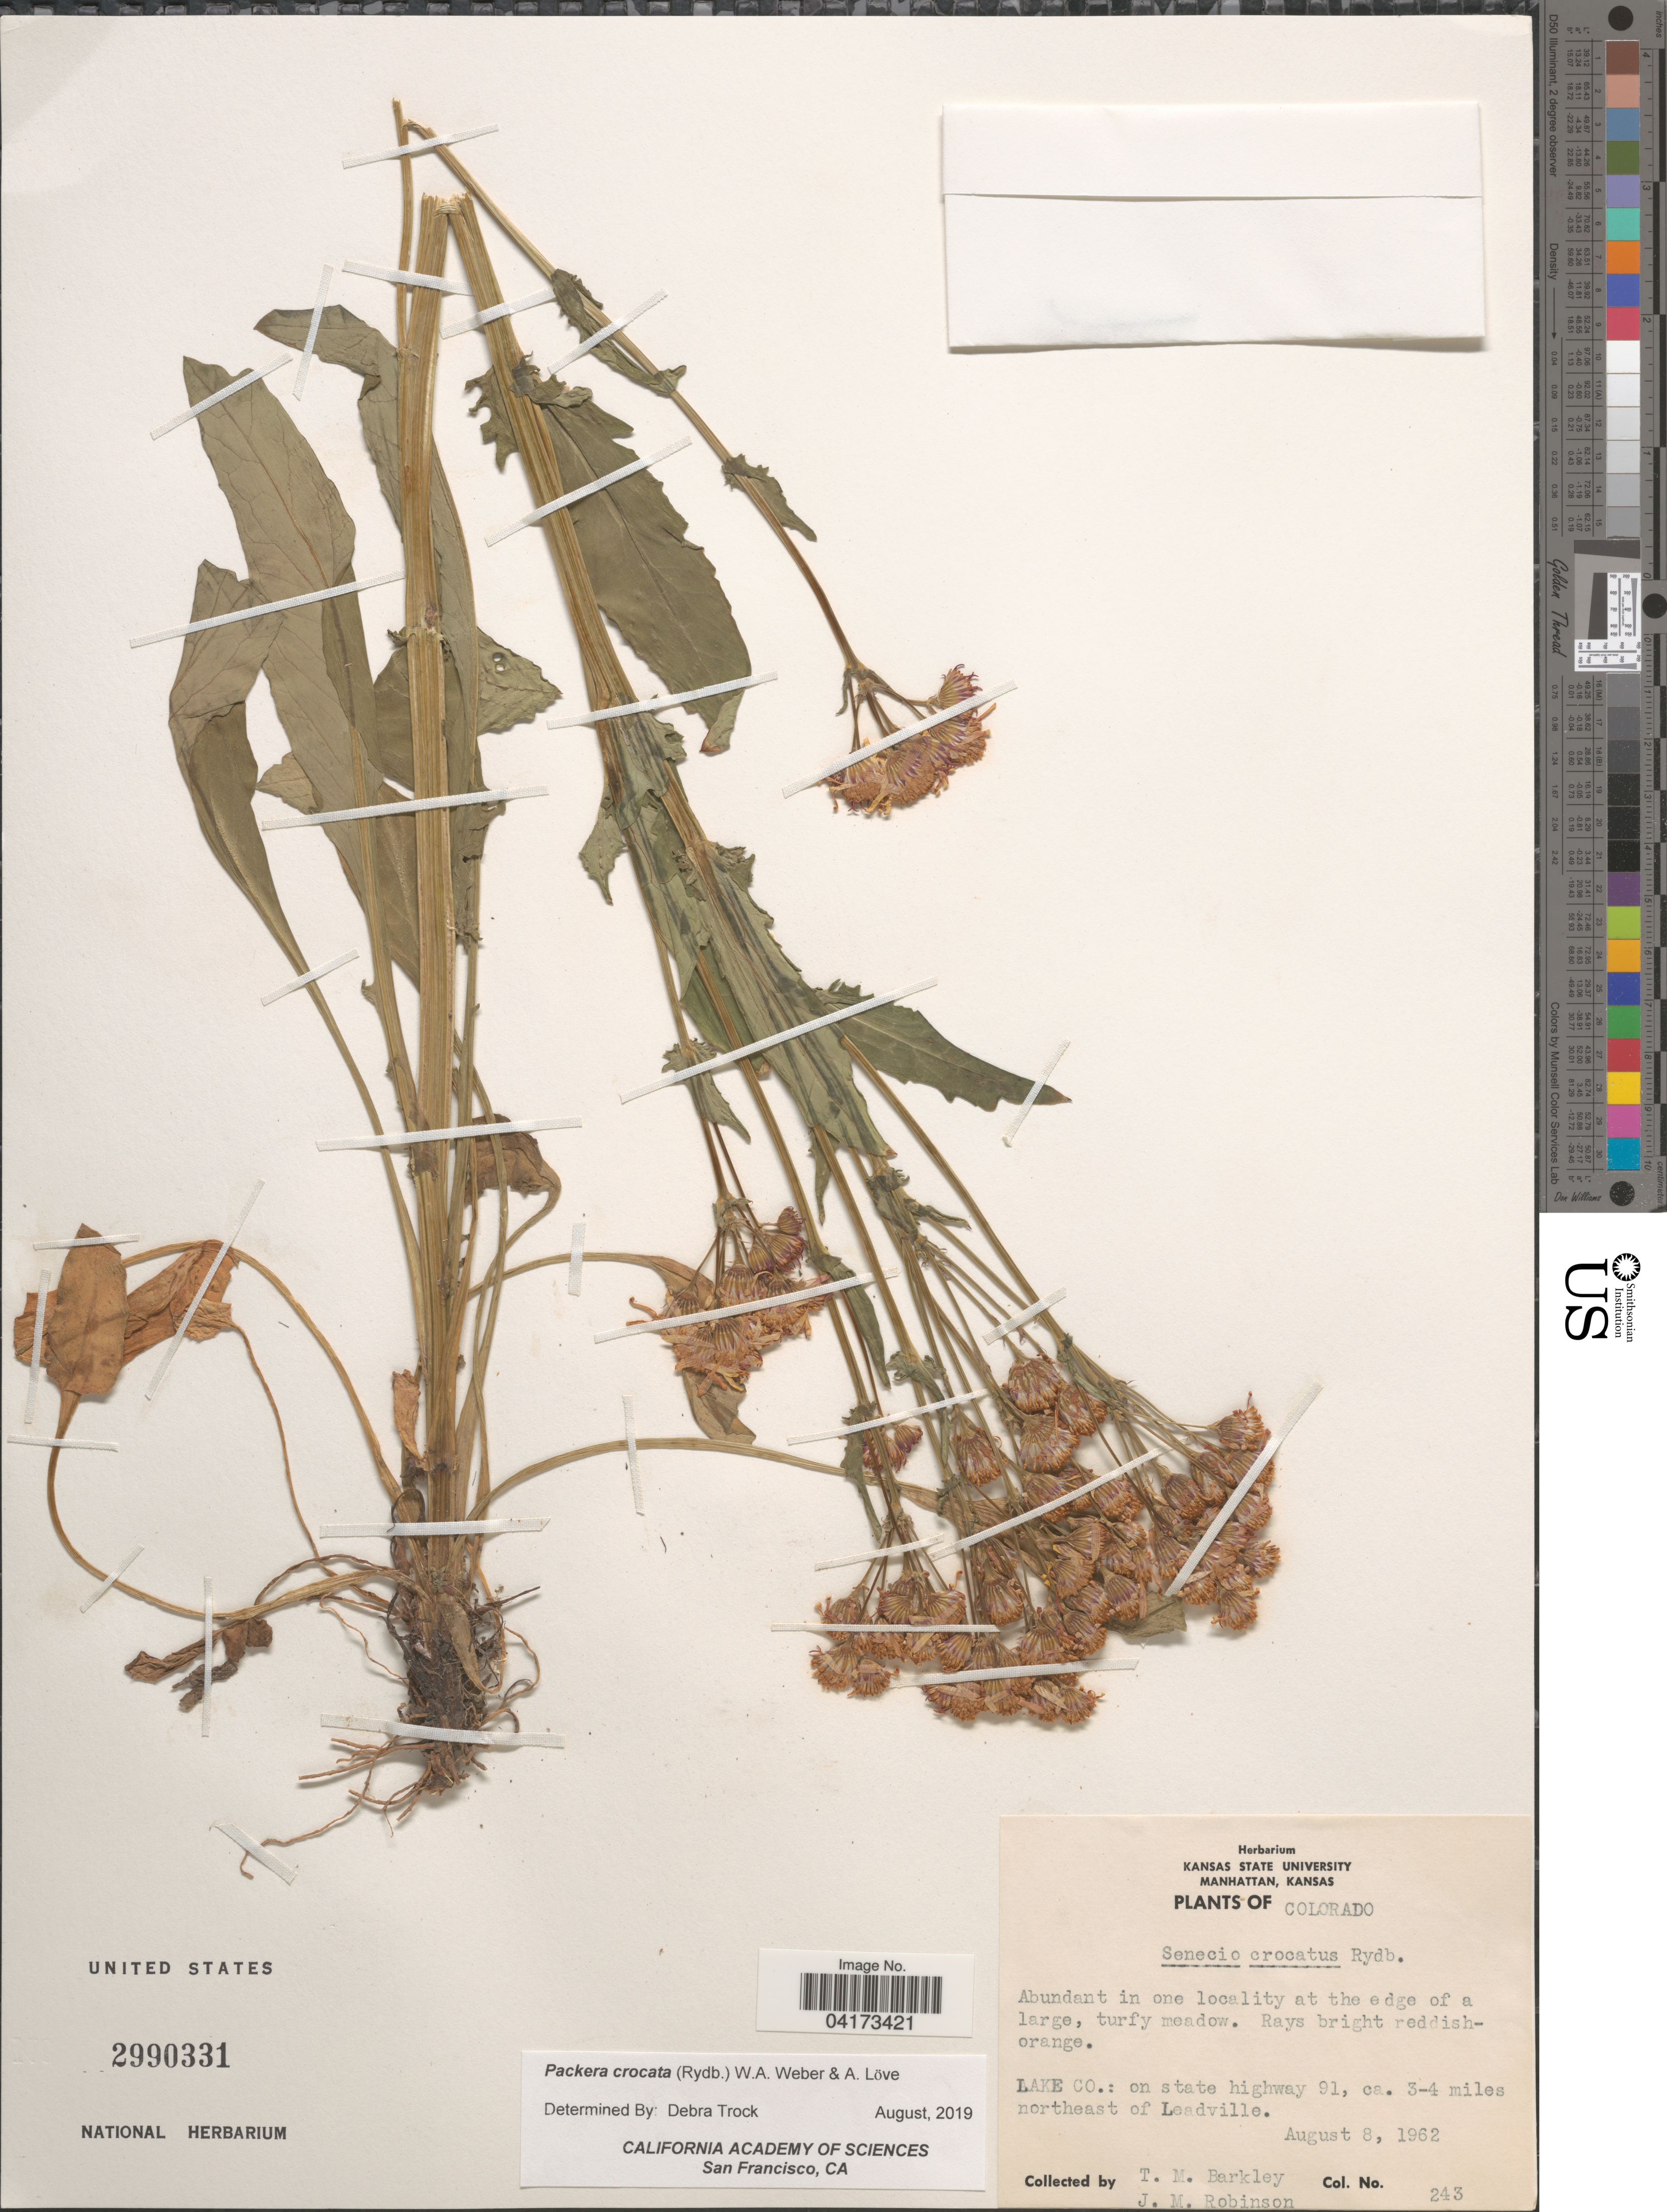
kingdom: Plantae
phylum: Tracheophyta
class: Magnoliopsida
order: Asterales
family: Asteraceae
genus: Packera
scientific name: Packera crocata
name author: (Rydb.) W.A. Weber & Á. Löve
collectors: T. M. Barkley & J. Robinson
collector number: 243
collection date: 1962-08-08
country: United States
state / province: Colorado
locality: Lake Co.: on state highway 91, ca. 3-4 miles northeast of Loadville.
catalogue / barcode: US 2990331